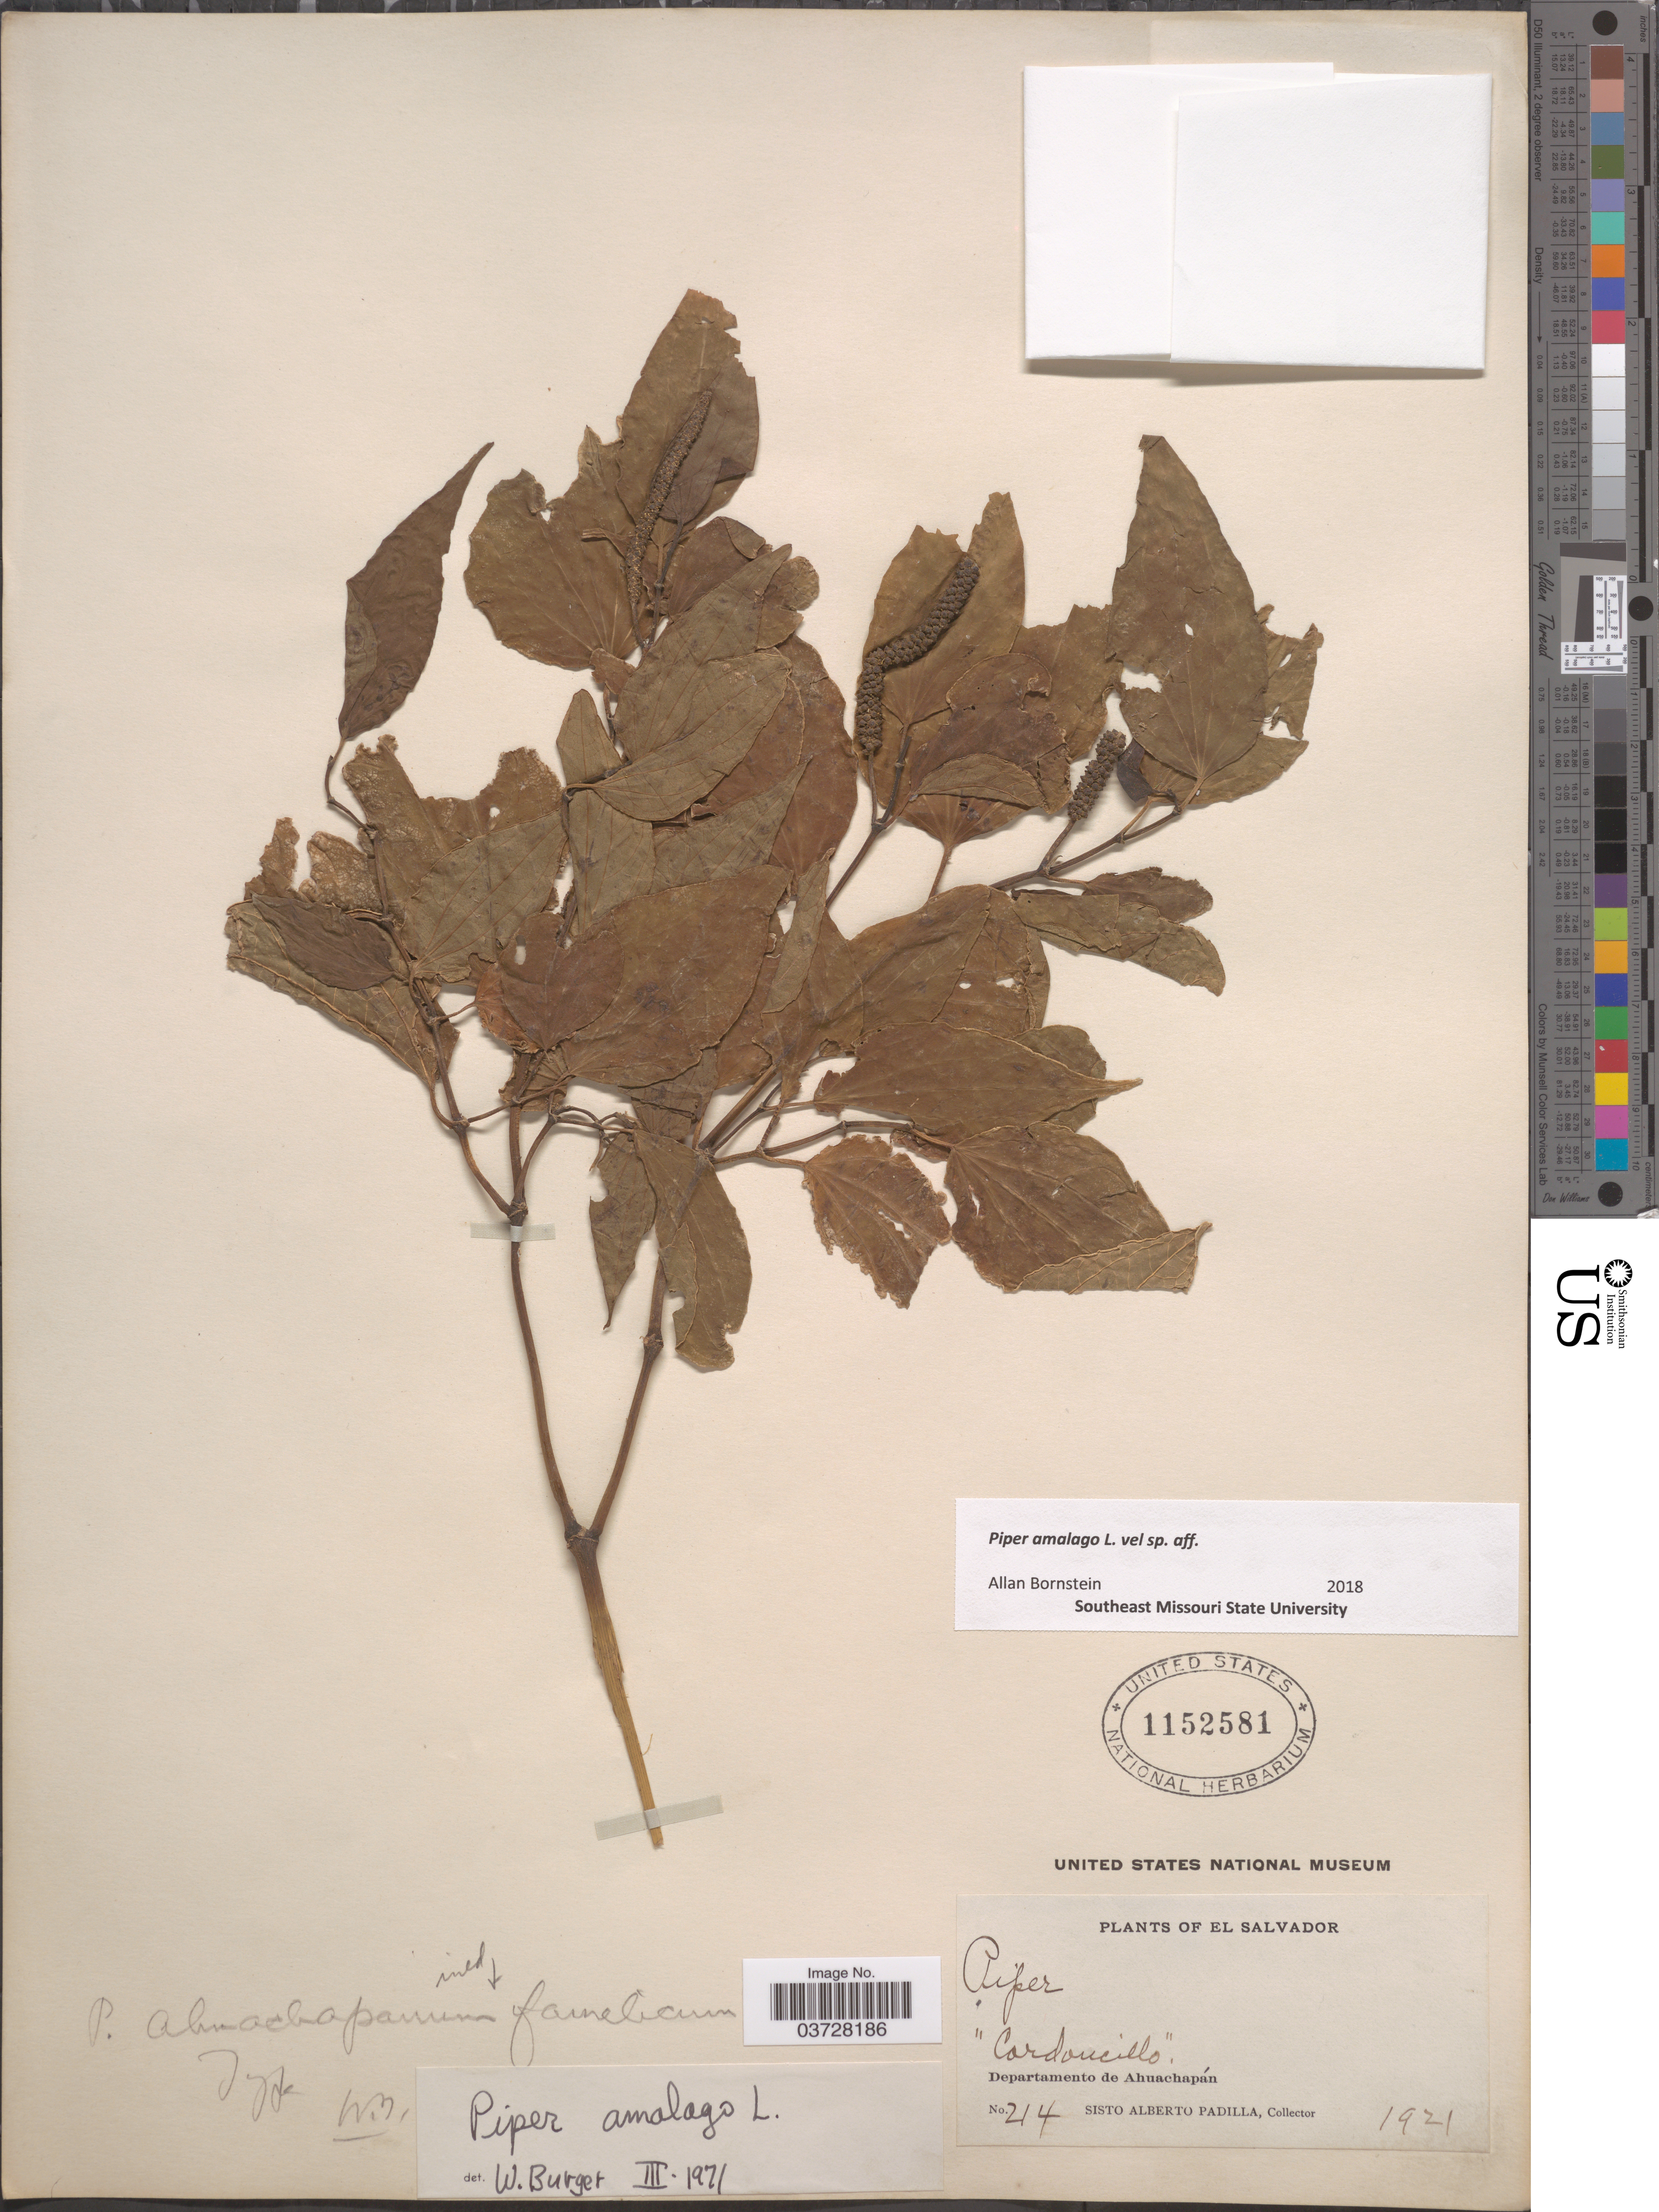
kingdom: Plantae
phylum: Tracheophyta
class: Magnoliopsida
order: Piperales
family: Piperaceae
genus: Piper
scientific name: Piper amalago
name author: L.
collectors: S. A. Padilla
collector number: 214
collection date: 1921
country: El Salvador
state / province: Ahuachapan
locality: Departamento de Ahuachapán.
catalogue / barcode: US 1152581